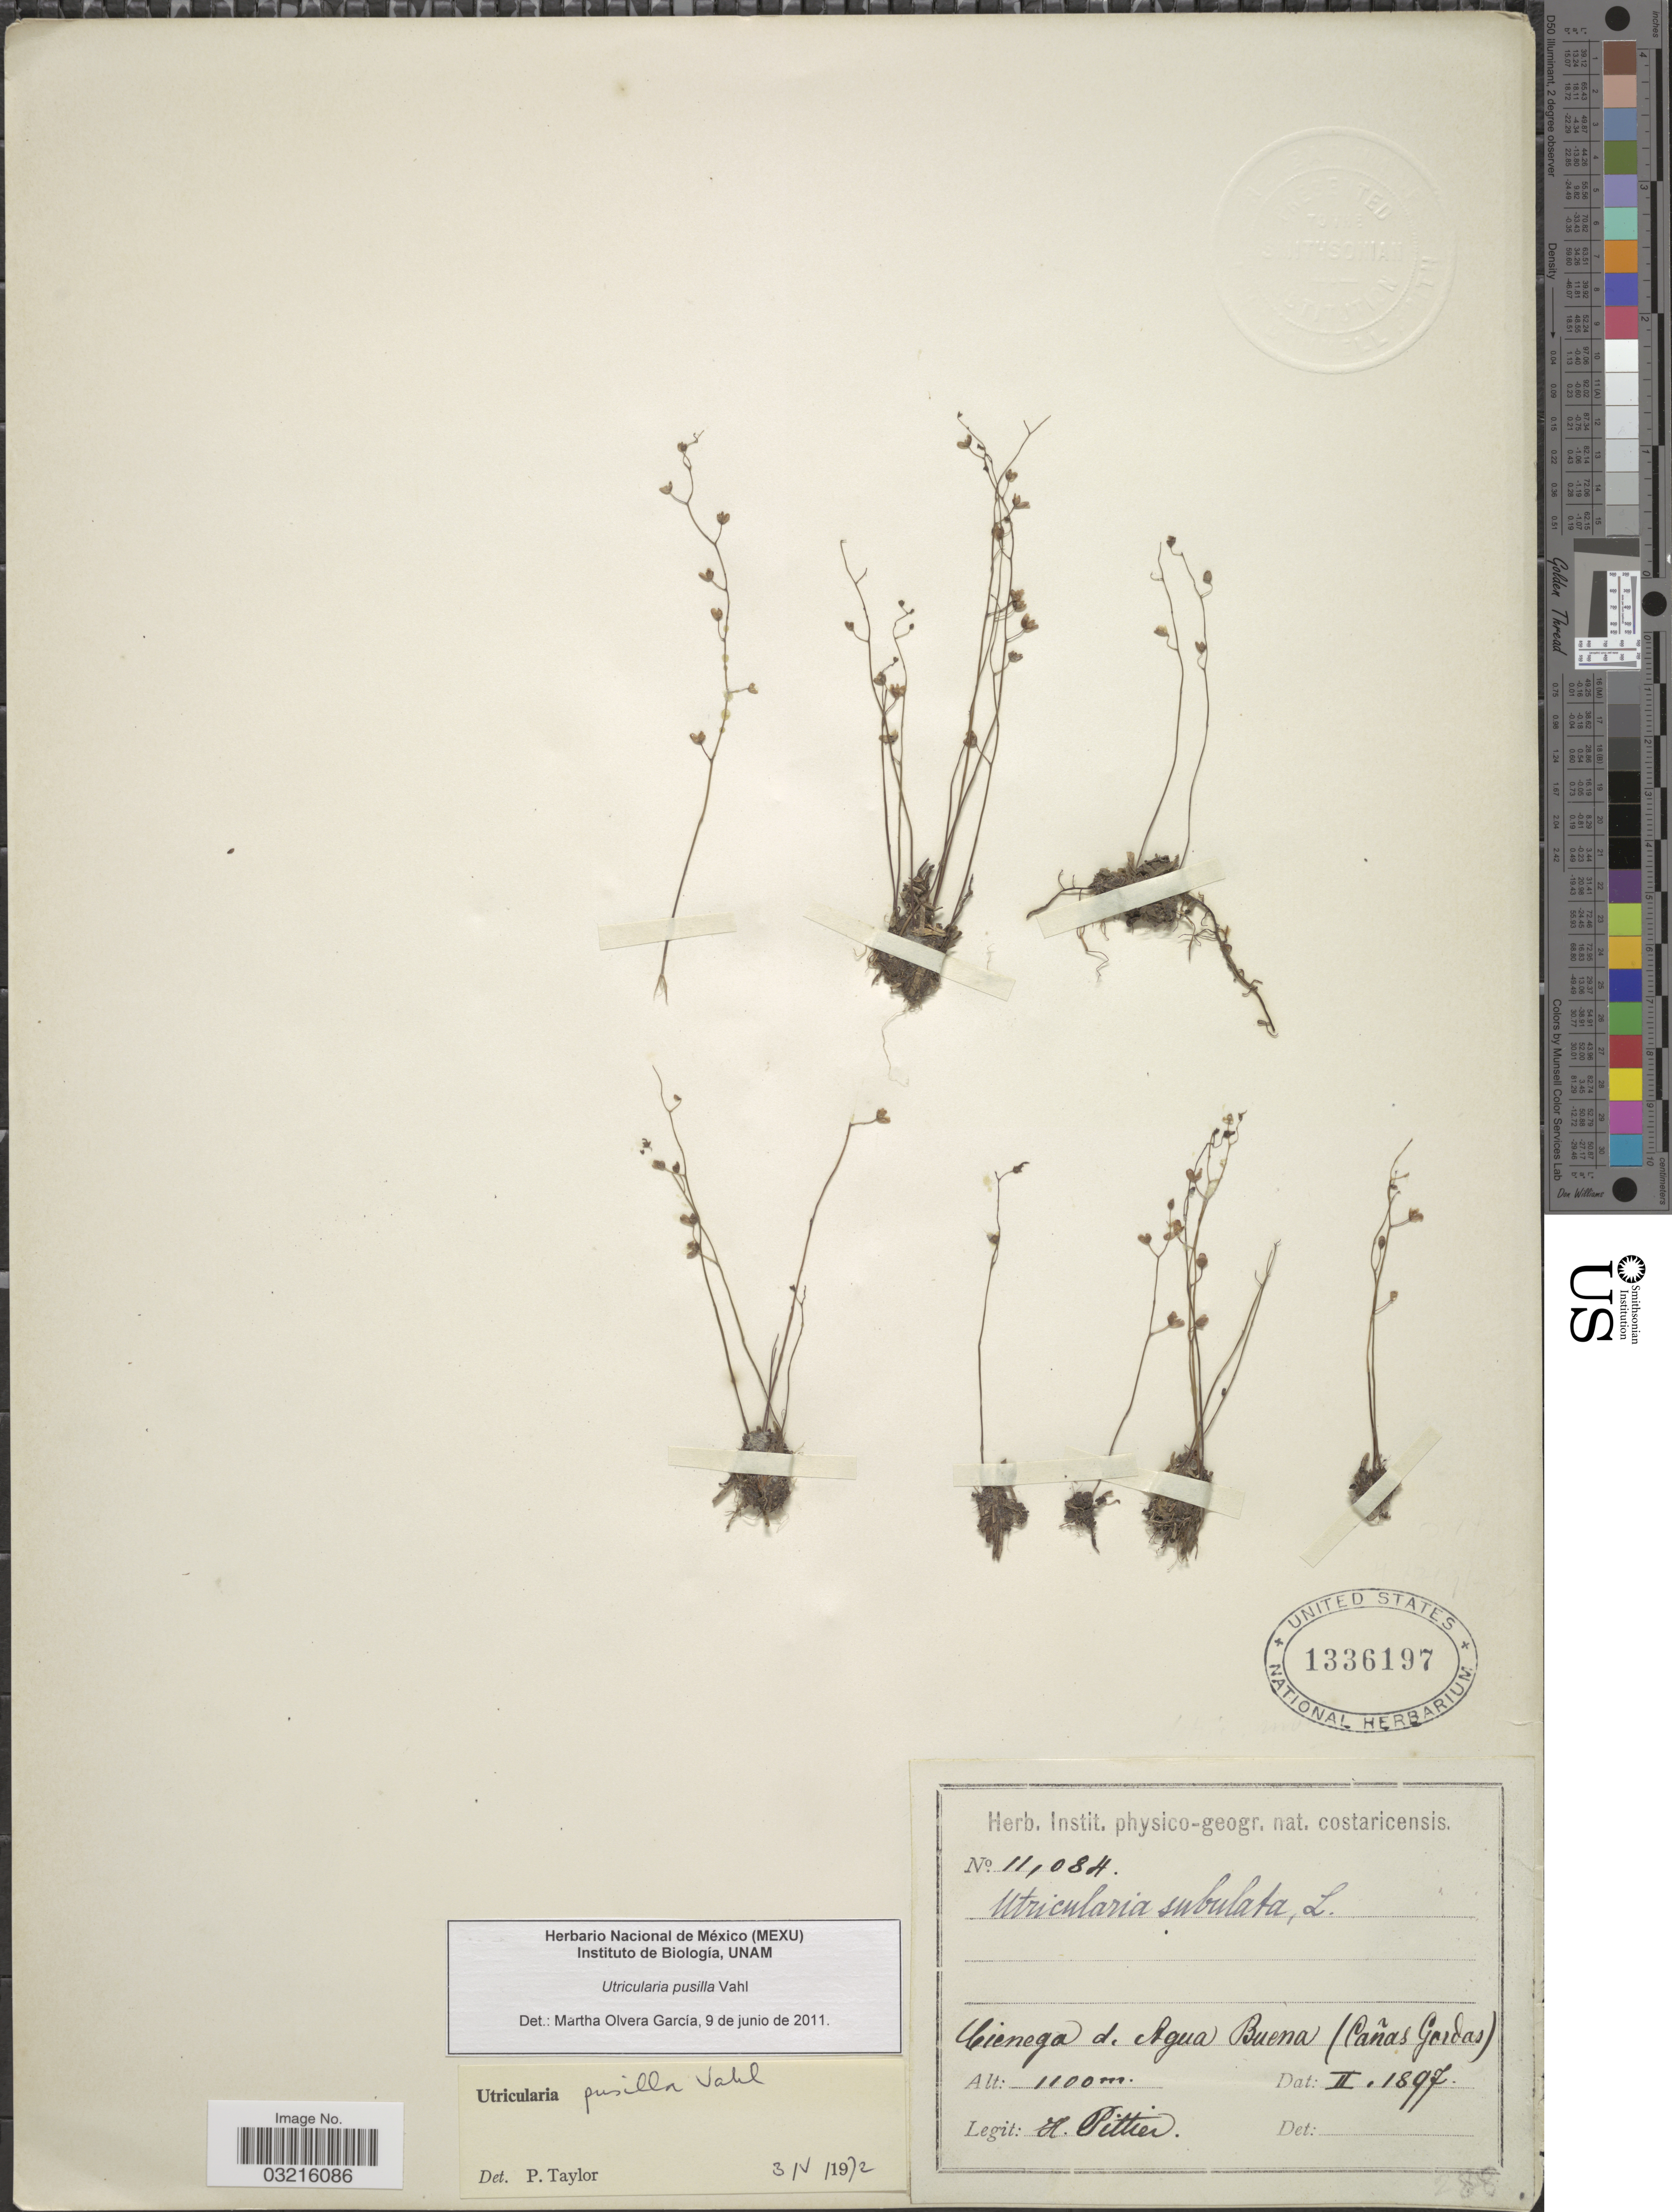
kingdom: Plantae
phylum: Tracheophyta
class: Magnoliopsida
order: Lamiales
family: Lentibulariaceae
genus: Utricularia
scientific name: Utricularia pusilla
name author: Vahl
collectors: H. F. Pittier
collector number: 11084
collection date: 1897-02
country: Costa Rica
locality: Cienega d. Agua Buena (Cañas Gordas).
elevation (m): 1100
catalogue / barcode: US 1336197